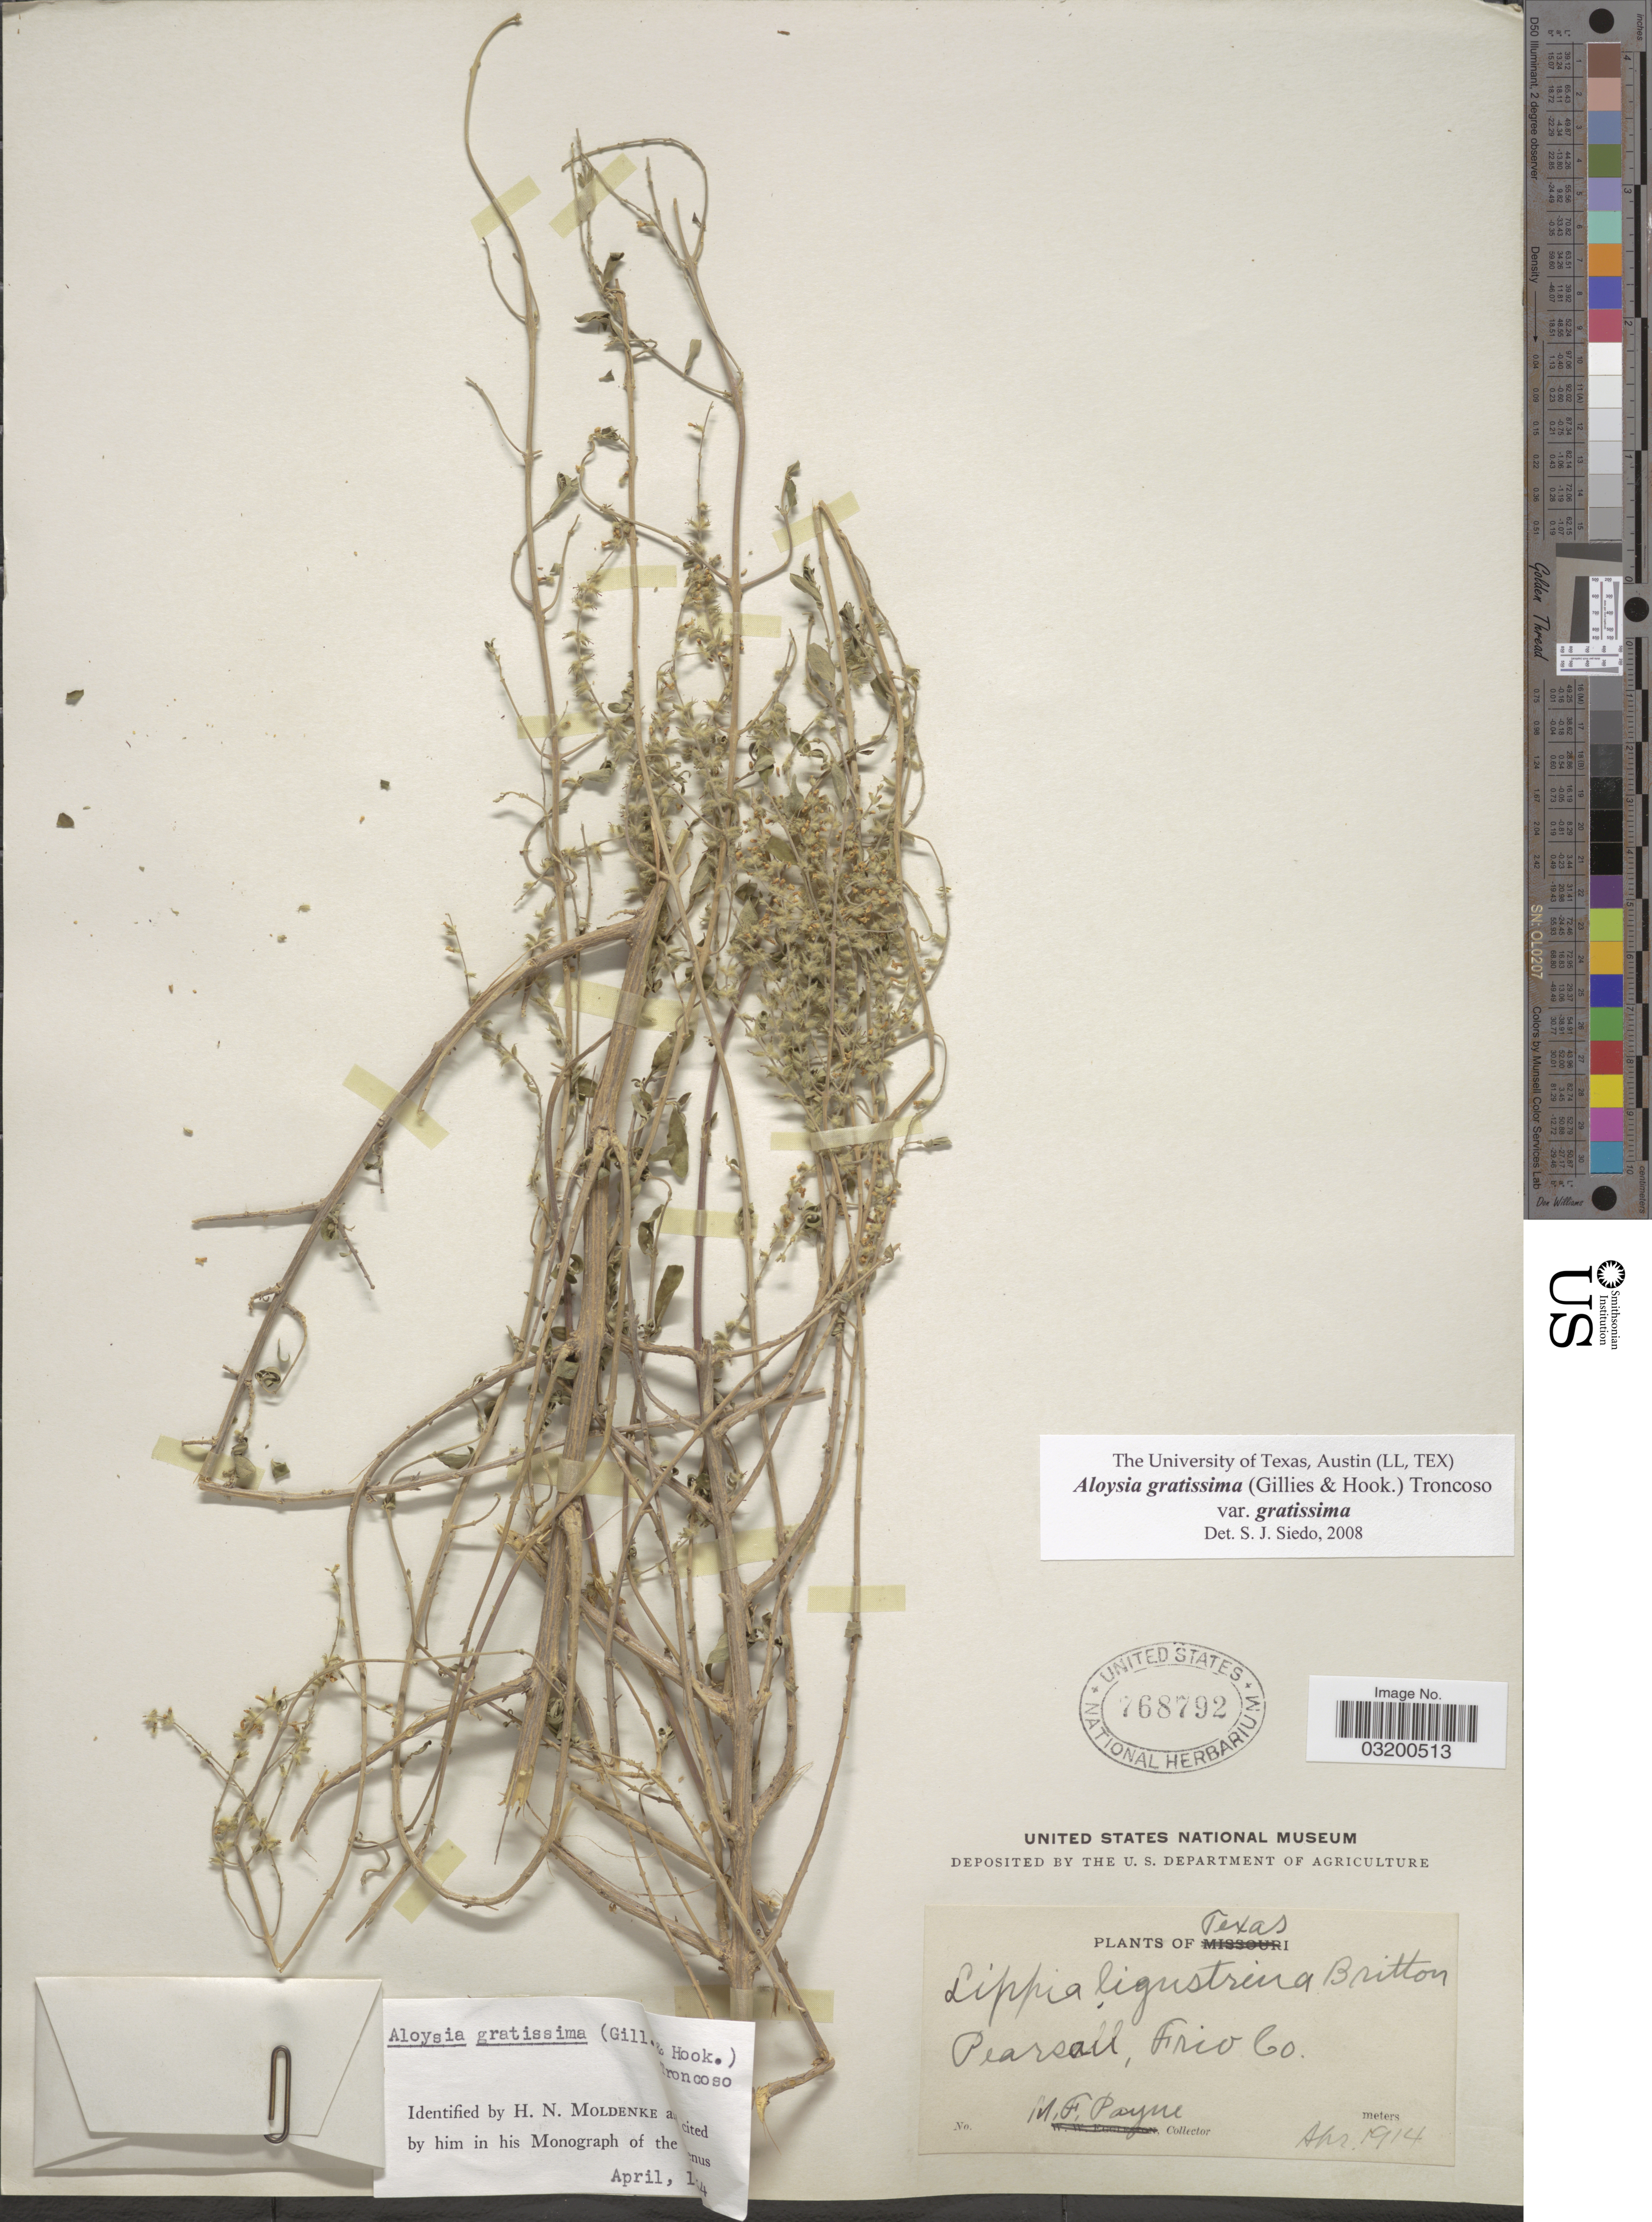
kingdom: Plantae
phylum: Tracheophyta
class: Magnoliopsida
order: Lamiales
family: Verbenaceae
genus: Aloysia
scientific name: Aloysia gratissima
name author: (Gillies & Hook.) Tronc.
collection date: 1914-04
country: United States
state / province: Texas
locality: Pearsall, Frio Co.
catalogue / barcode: US 768792